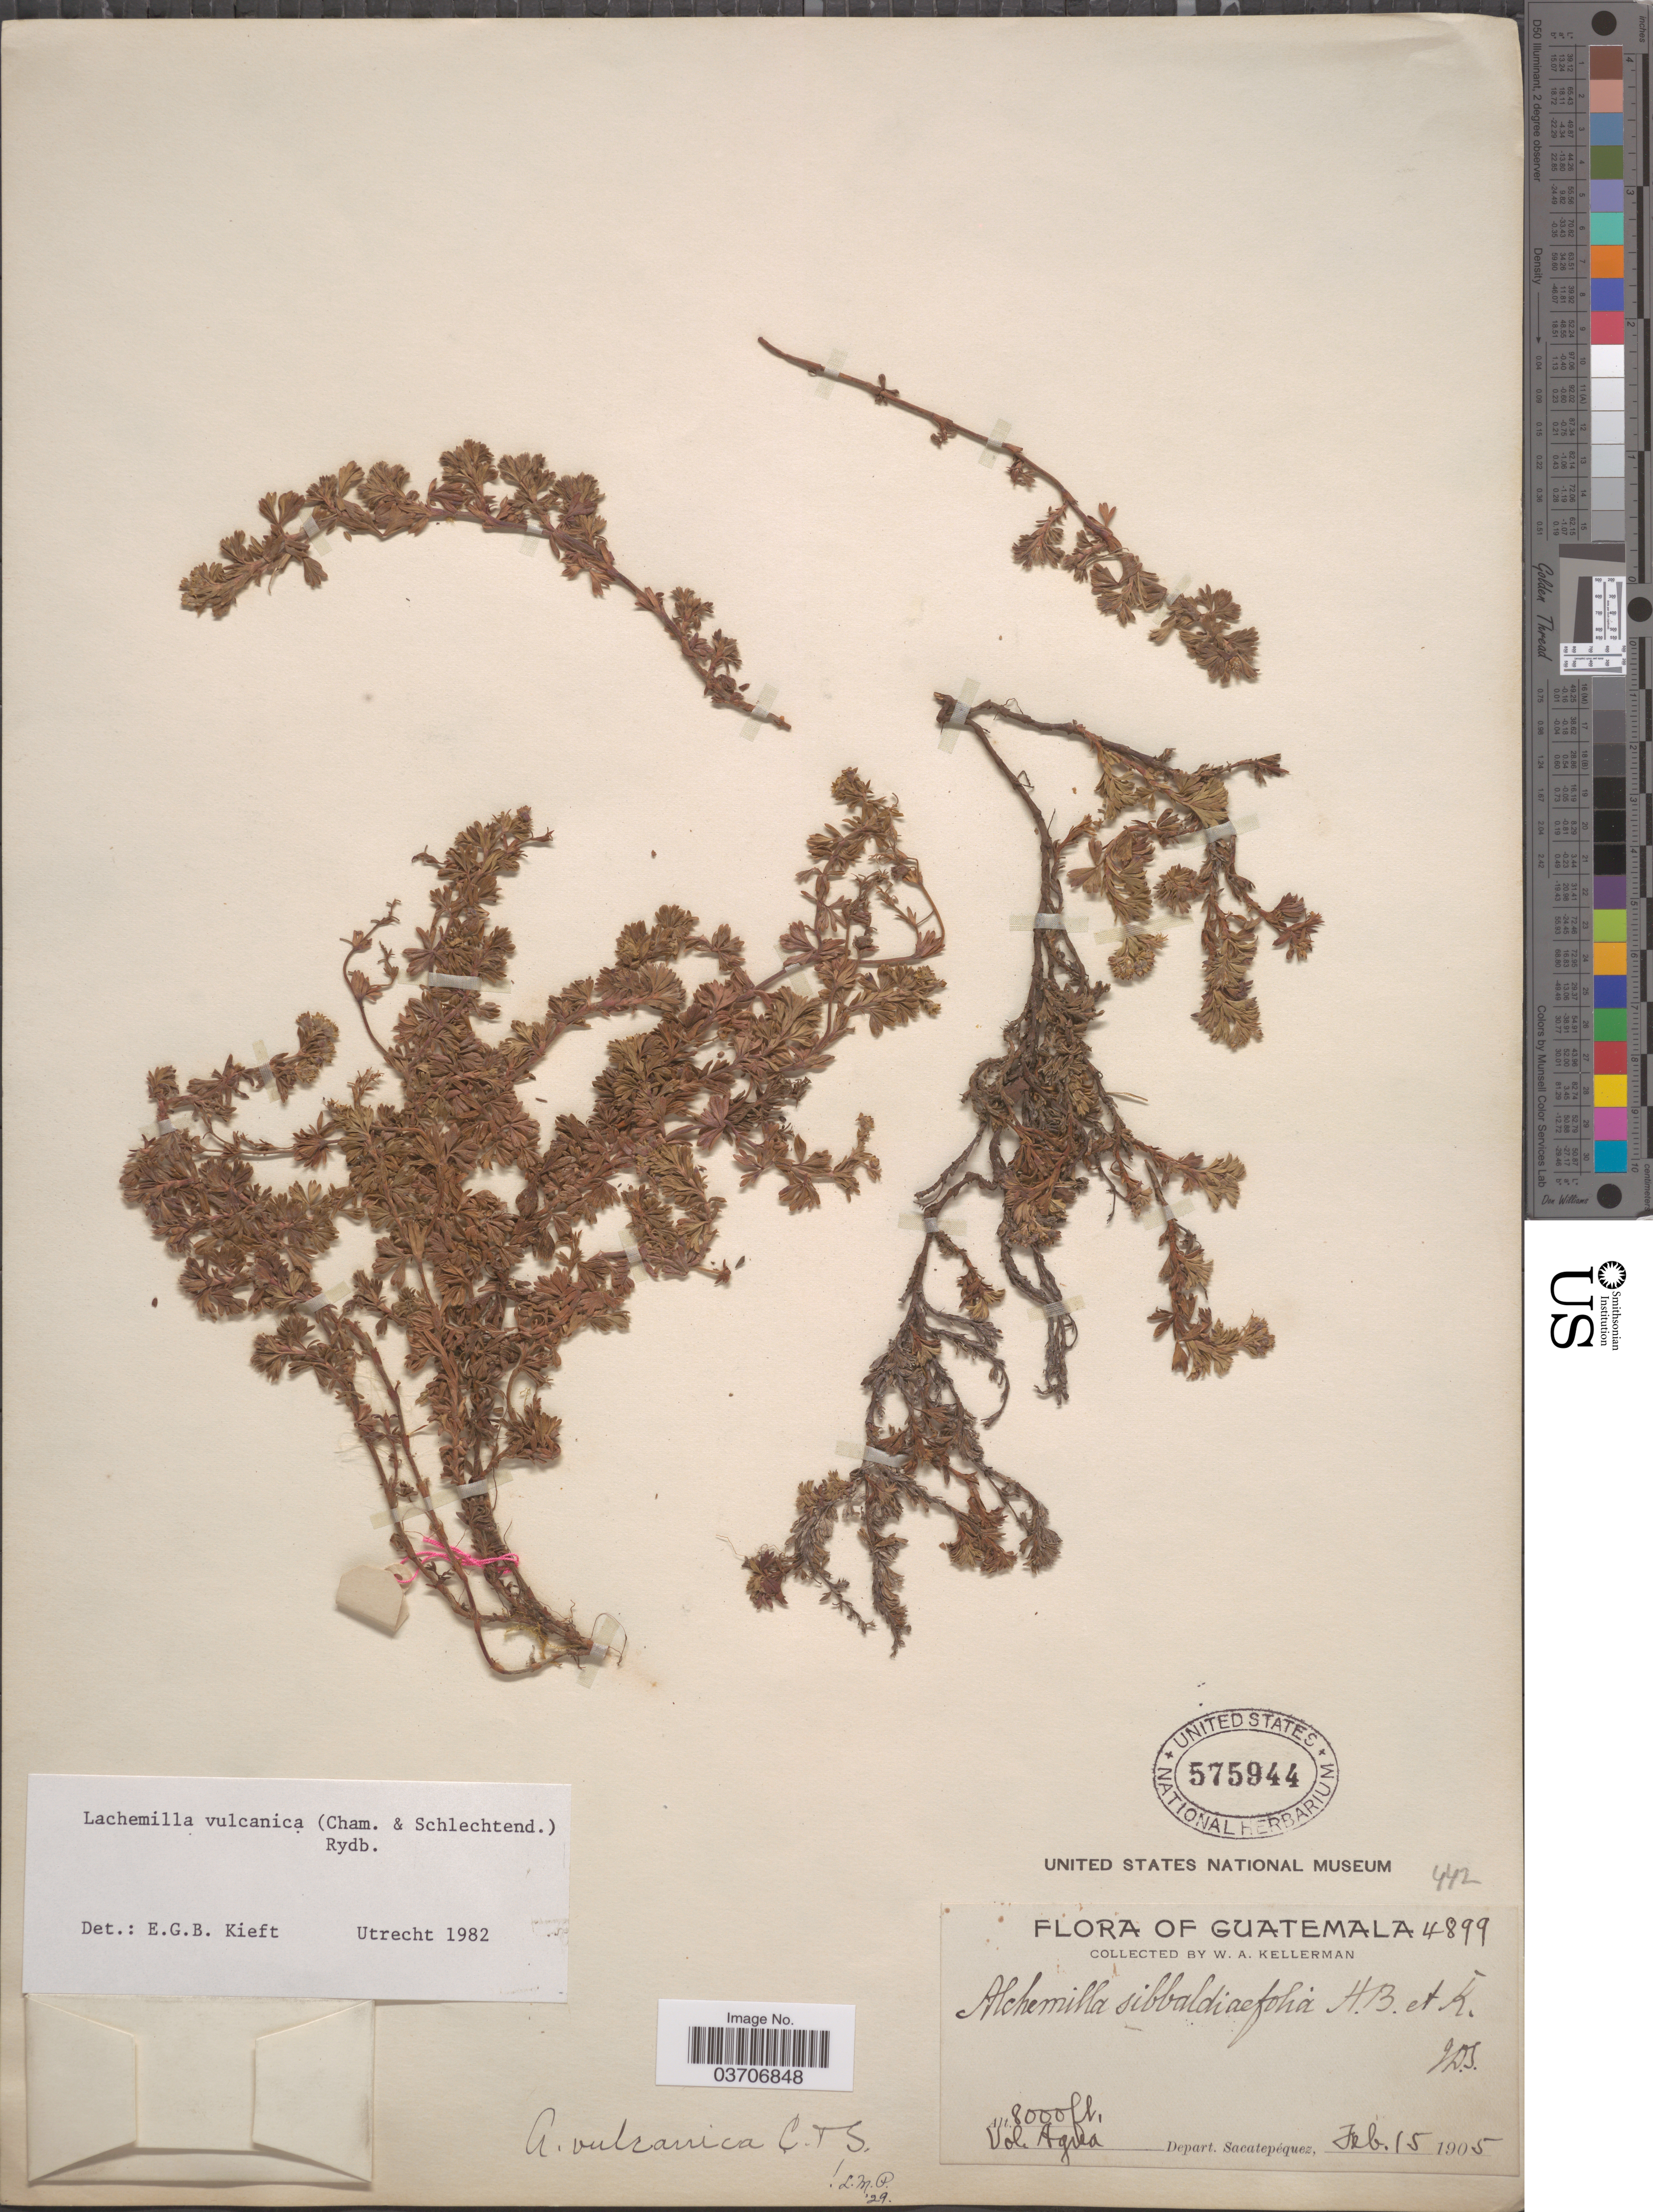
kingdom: Plantae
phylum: Tracheophyta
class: Magnoliopsida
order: Rosales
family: Rosaceae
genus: Lachemilla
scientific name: Lachemilla vulcanica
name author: (Cham. & Schltdl.) Rydb.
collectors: W. Kellerman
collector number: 4899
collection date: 1905-02-15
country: Guatemala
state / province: Sacatepequez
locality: Vol. Agua. Depart. Sacatepéquez.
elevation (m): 2438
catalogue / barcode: US 575944